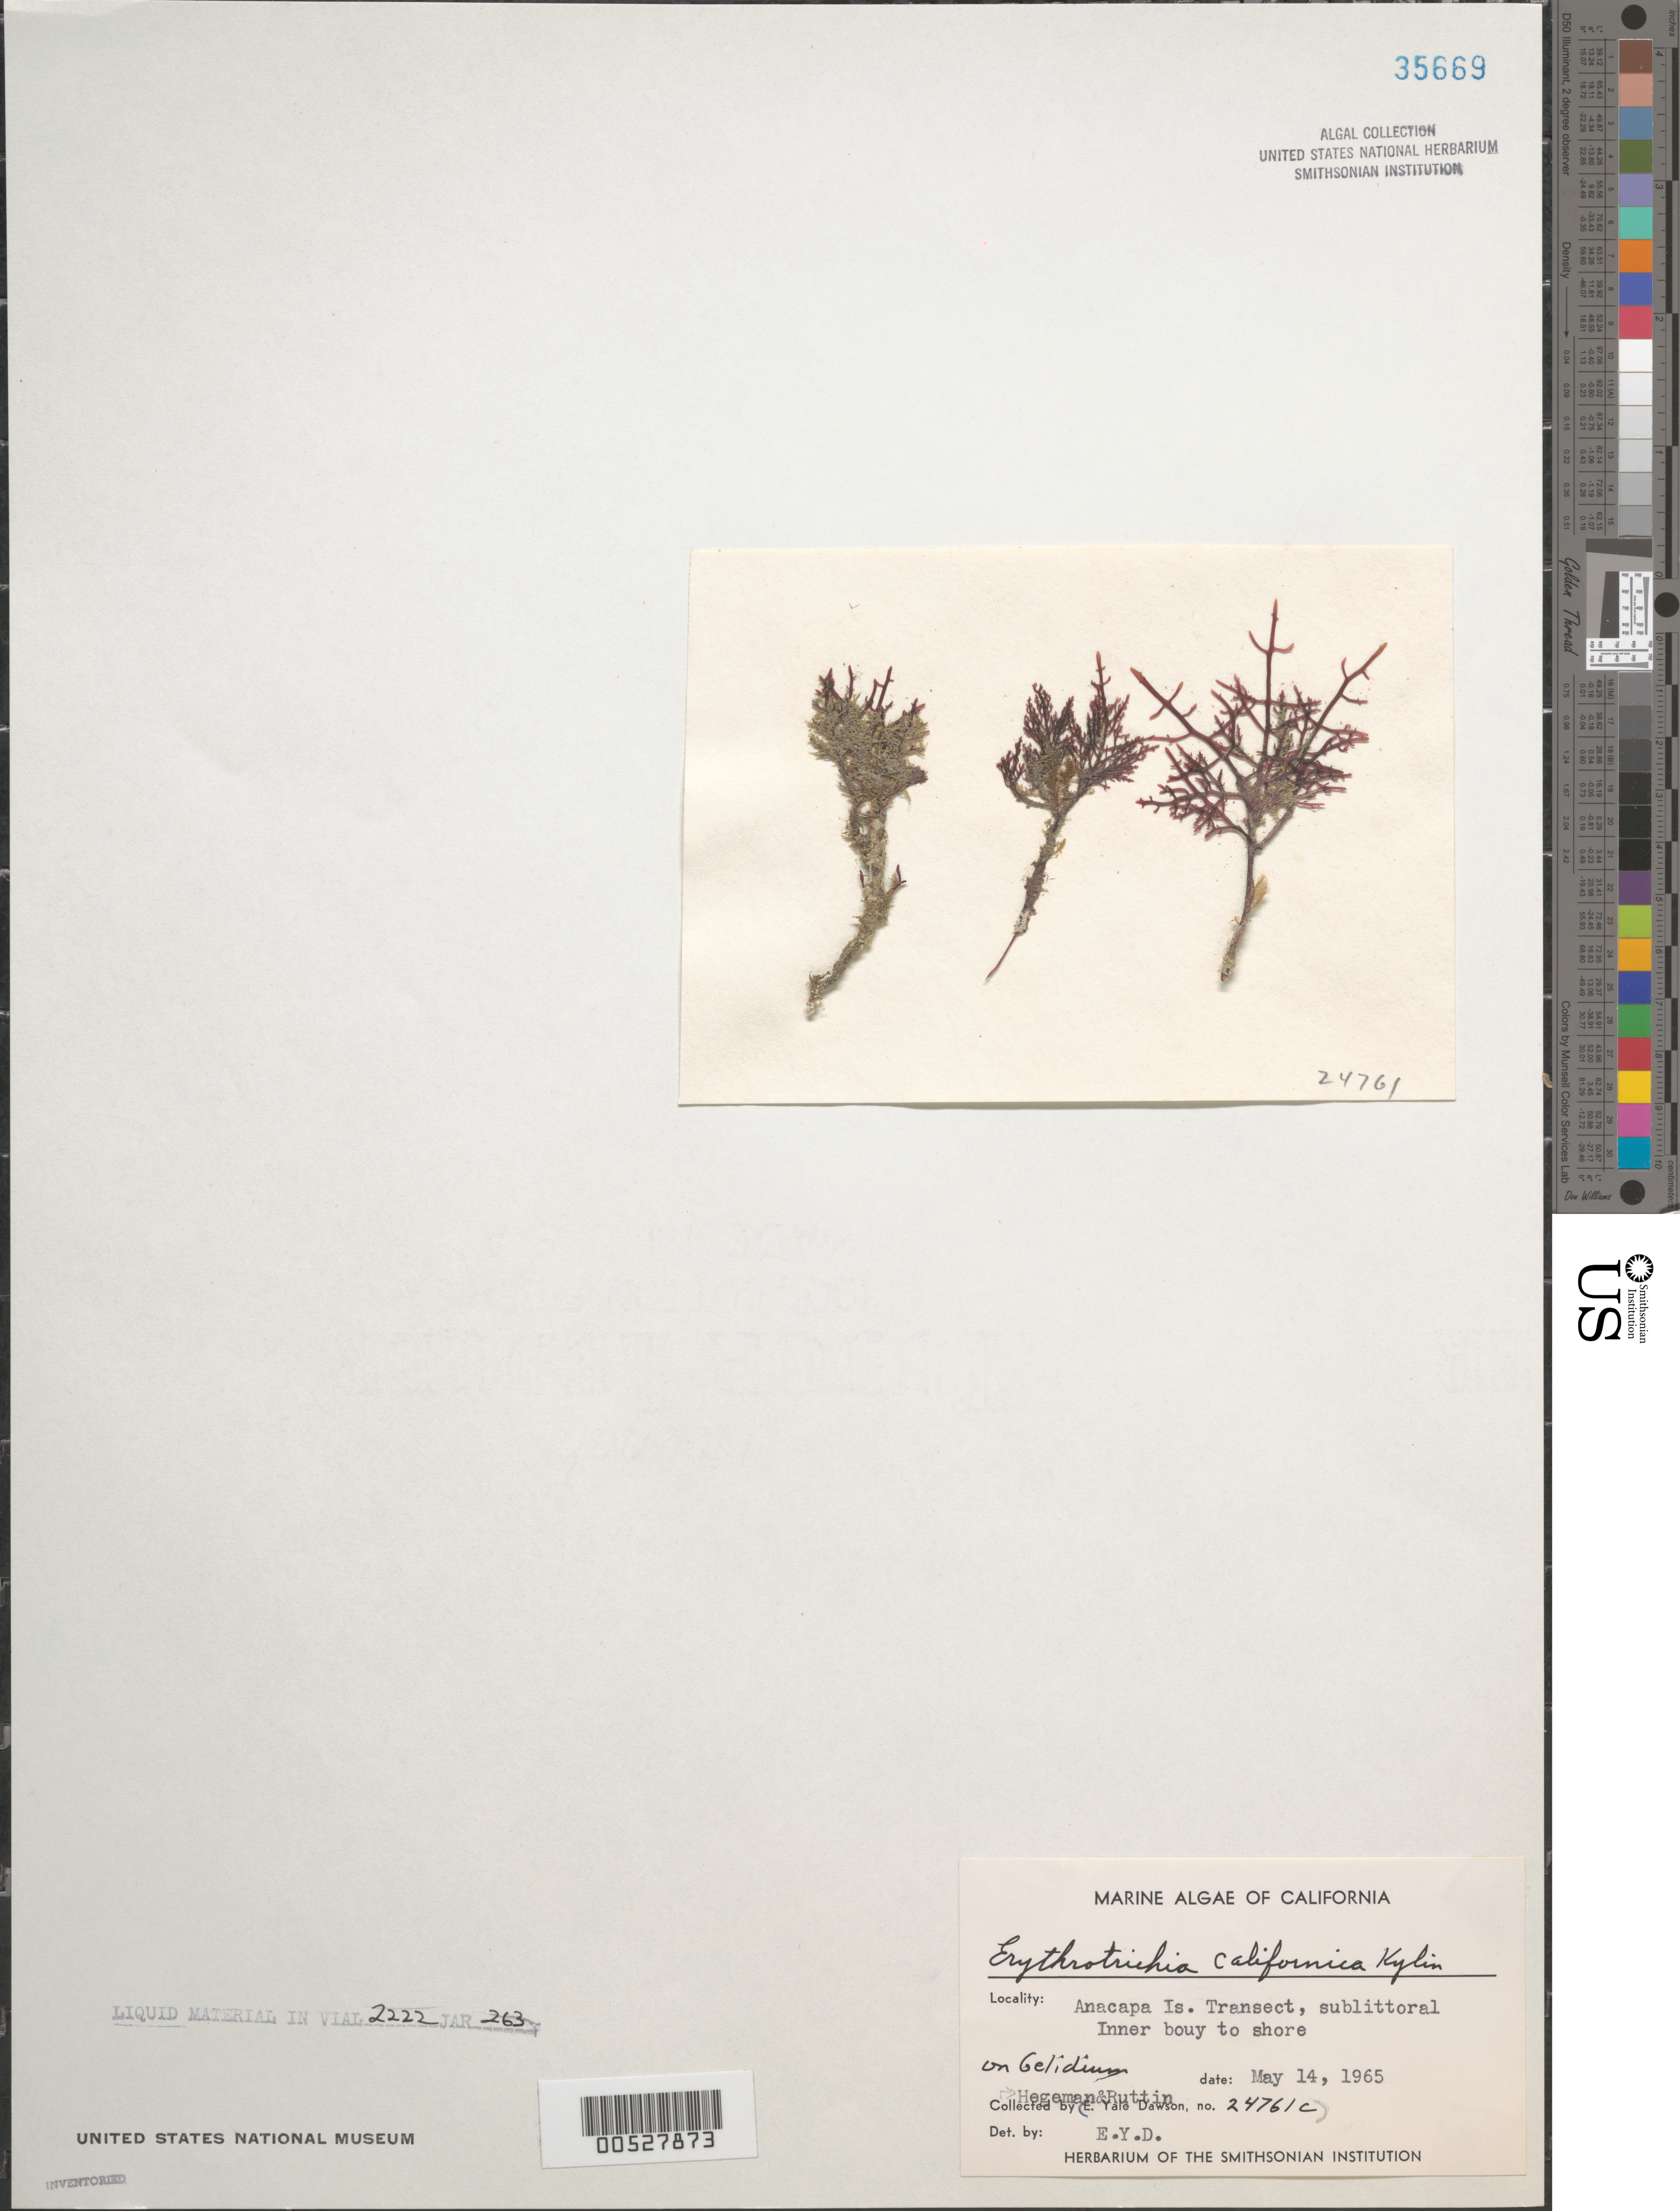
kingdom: Plantae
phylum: Rhodophyta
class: Compsopogonophyceae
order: Erythropeltidales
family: Erythrotrichiaceae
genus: Erythrotrichia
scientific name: Erythrotrichia tetraseriata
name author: N.L. Gardner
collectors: R. Hegeman & -. Ruttin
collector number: EYD 24761c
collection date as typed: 14 May 1965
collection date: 1965-05-14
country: United States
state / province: California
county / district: Ventura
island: Anacapa Island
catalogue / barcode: US 35669